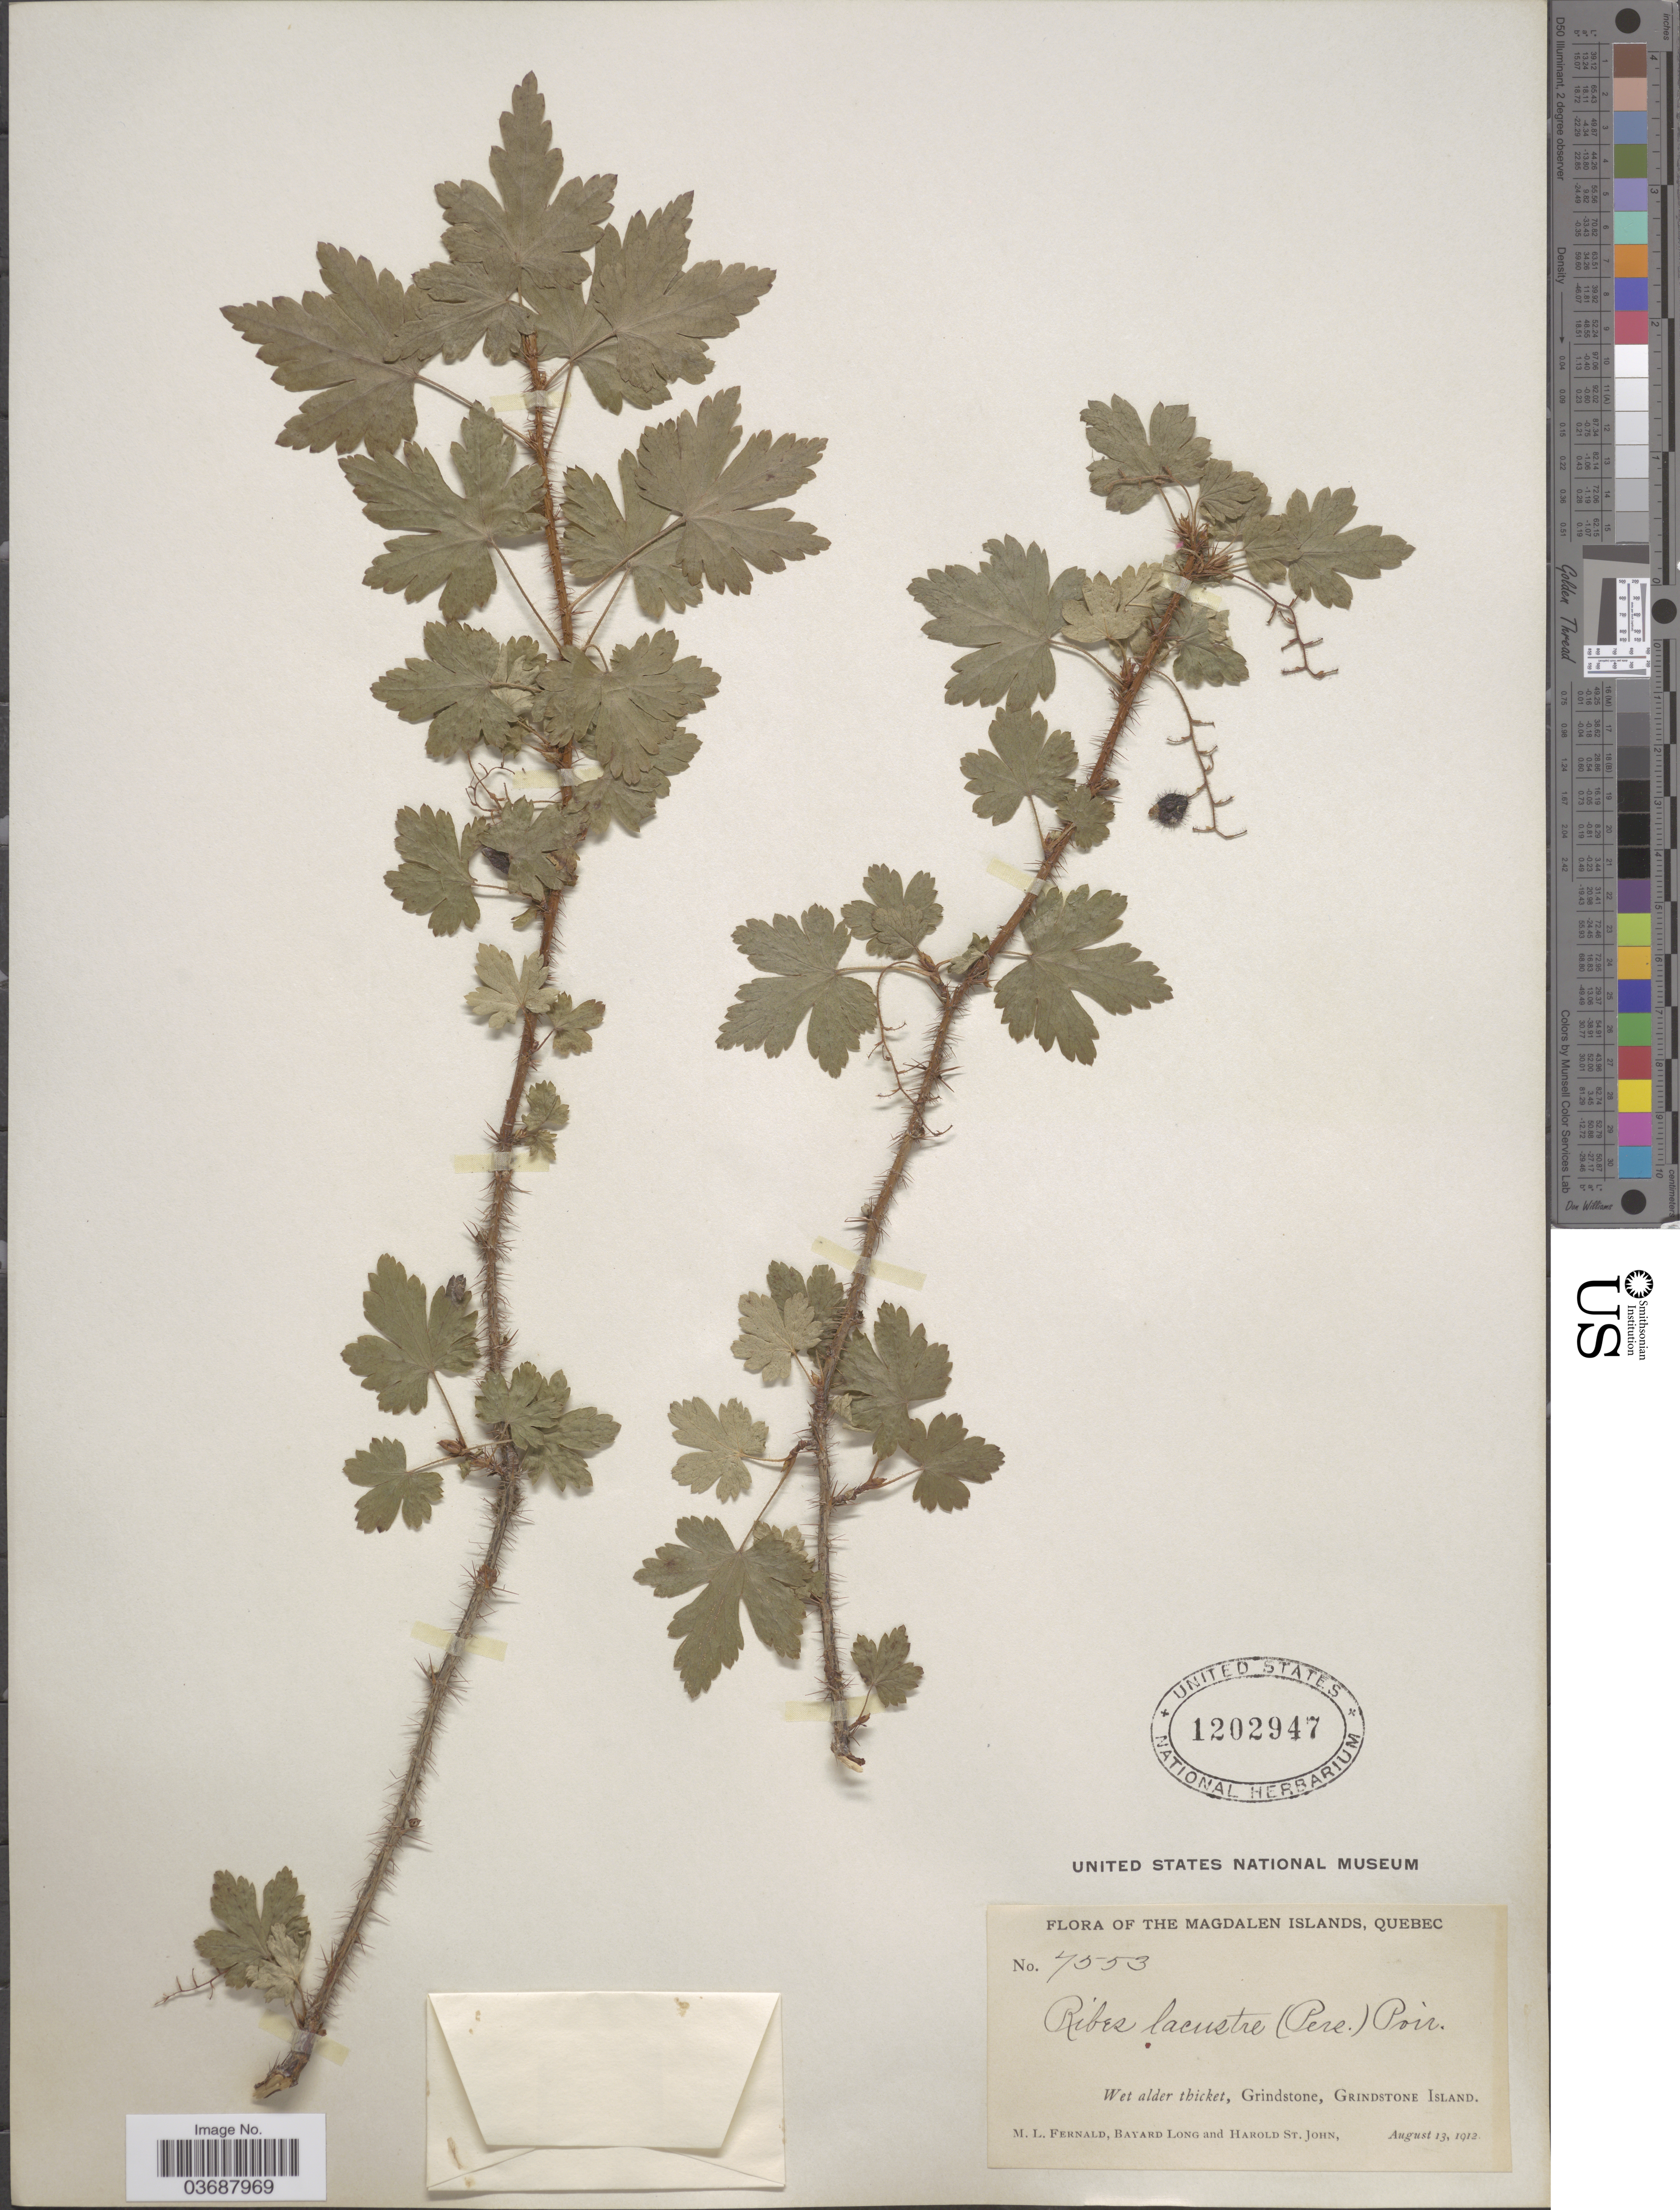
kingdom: Plantae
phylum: Tracheophyta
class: Magnoliopsida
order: Saxifragales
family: Grossulariaceae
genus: Ribes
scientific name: Ribes lacustre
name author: (Pers.) Poir.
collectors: M. L. Fernald, B. Long & H. St. John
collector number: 7553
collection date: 1912-08-13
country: Canada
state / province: Quebec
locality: The Magdalen Islands. Grindstone, Grindstone Island.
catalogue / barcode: US 1202947